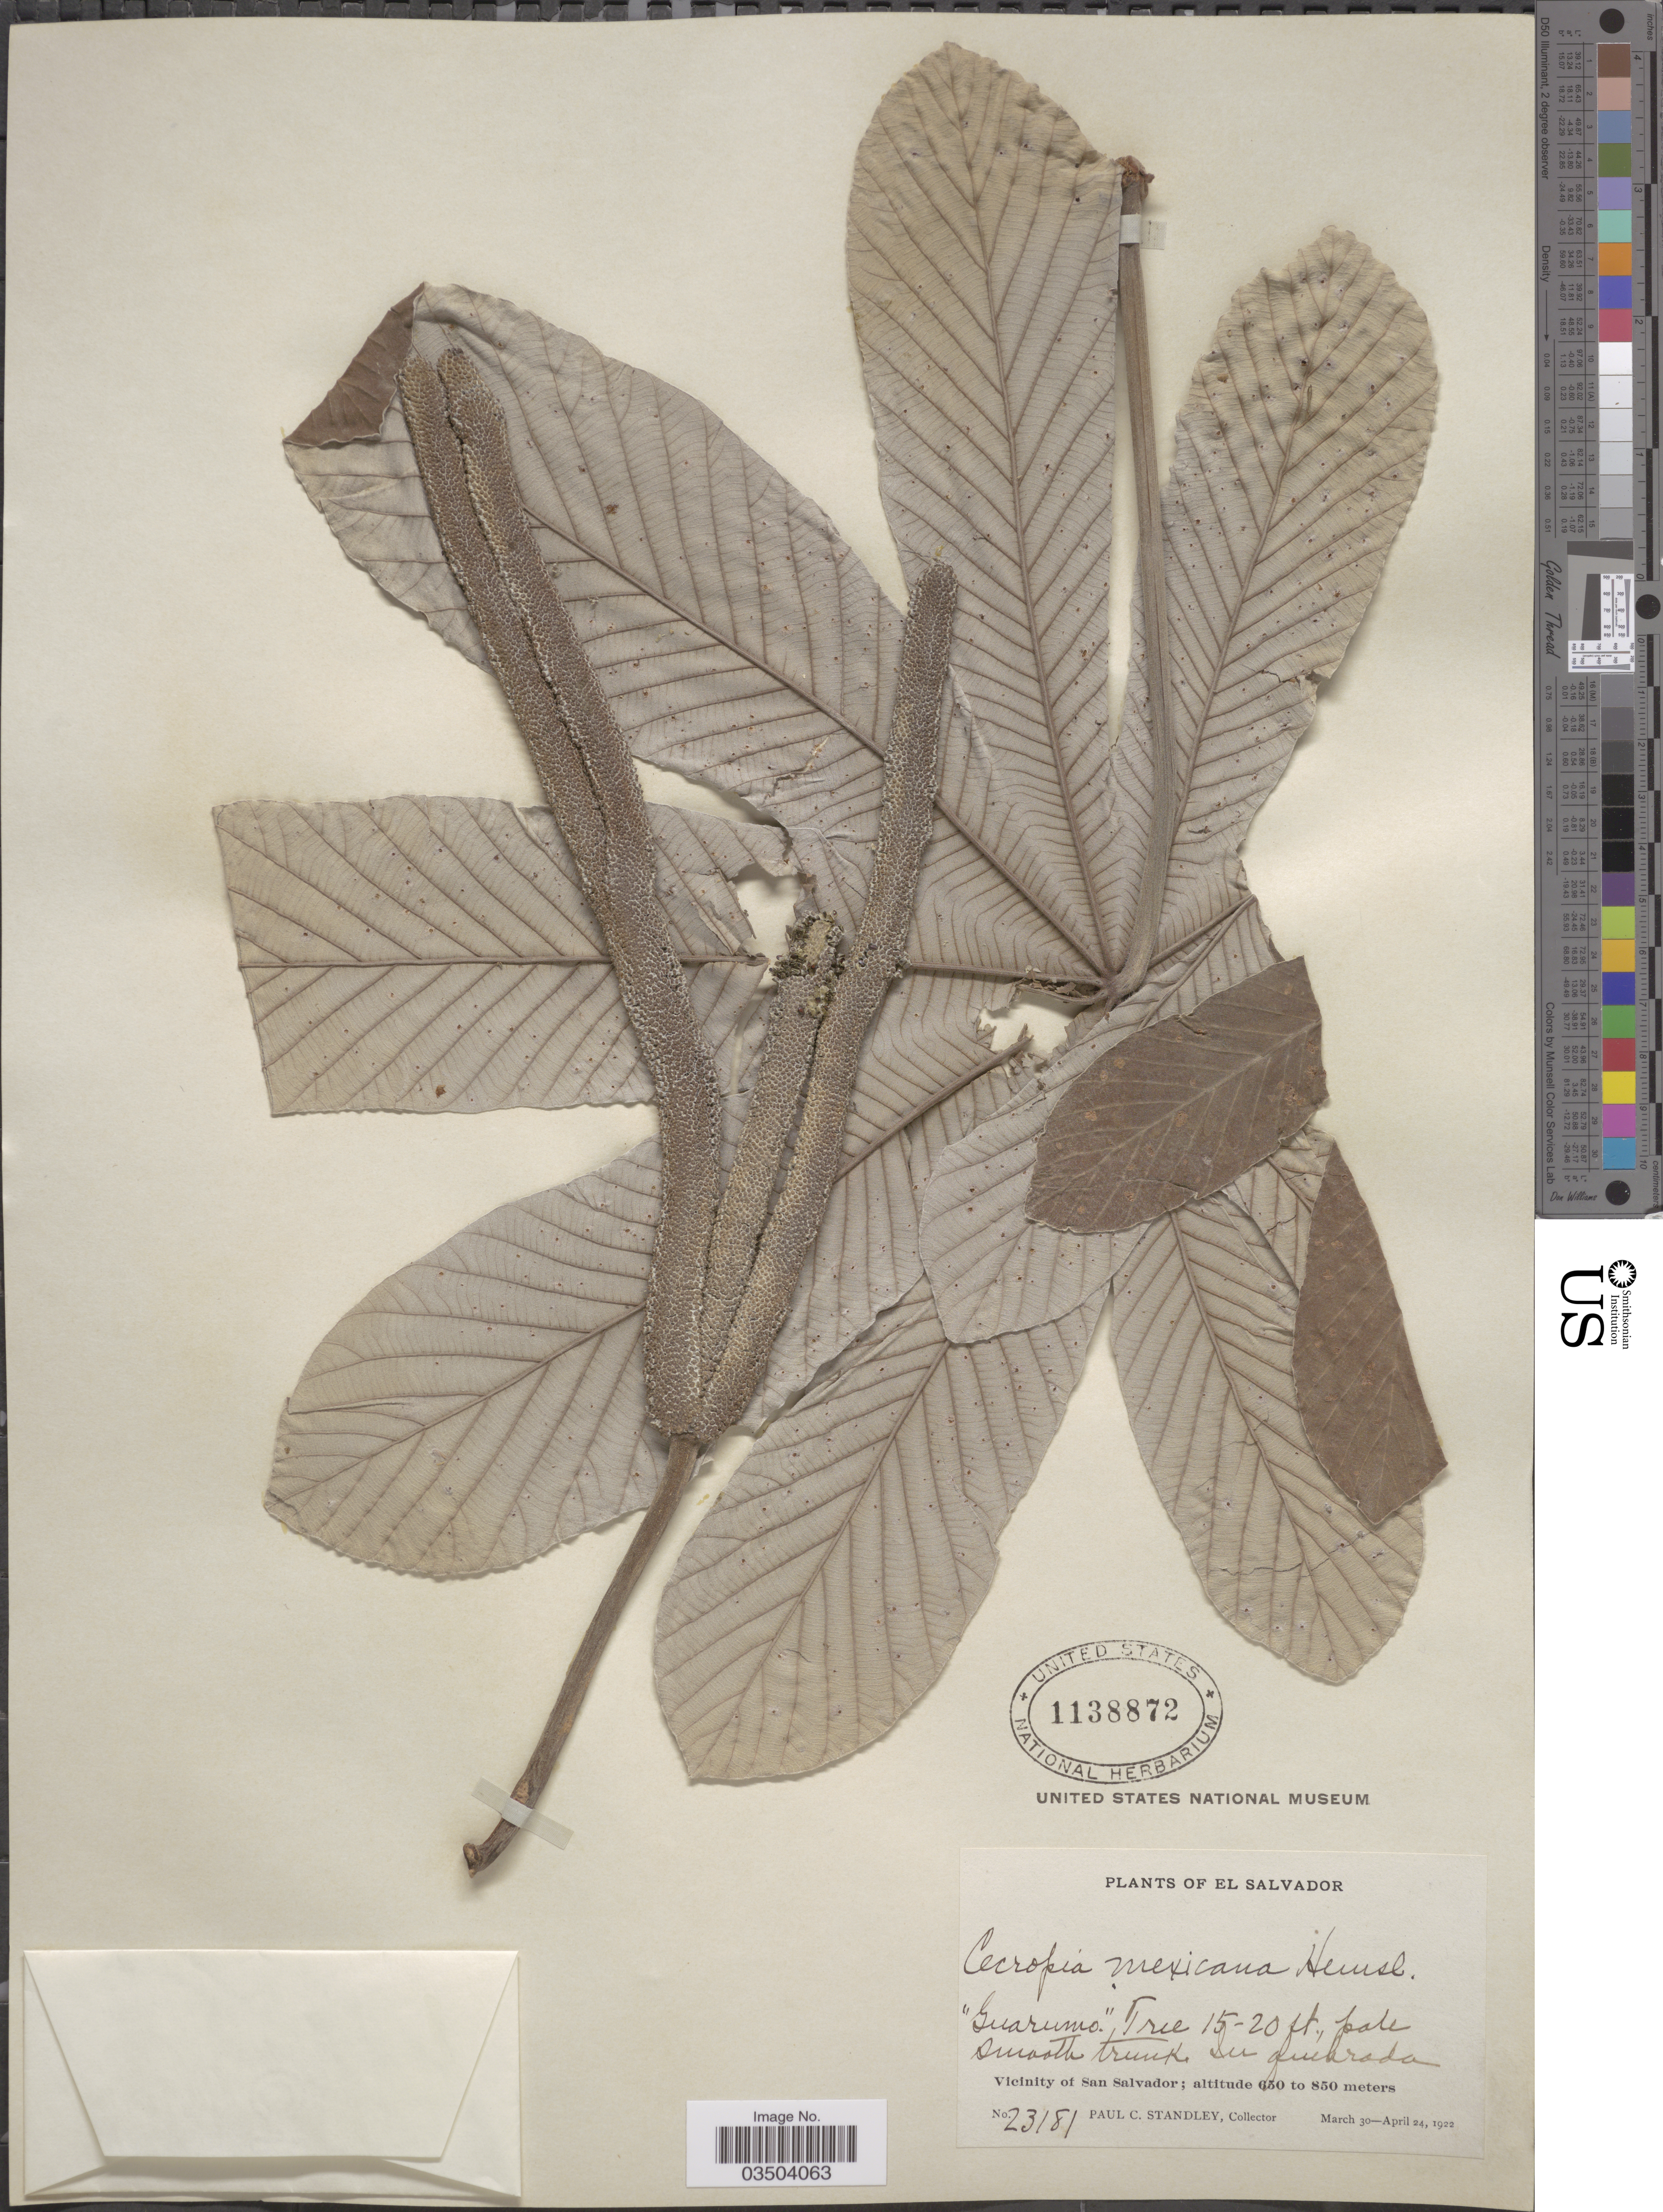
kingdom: Plantae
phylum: Tracheophyta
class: Magnoliopsida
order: Rosales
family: Urticaceae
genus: Cecropia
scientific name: Cecropia obtusifolia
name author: Bertol.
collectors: P. C. Standley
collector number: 23181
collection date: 1922-03-30/1922-04-24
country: El Salvador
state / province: San Salvador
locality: Vicinity of San Salvador.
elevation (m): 650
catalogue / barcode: US 1138872